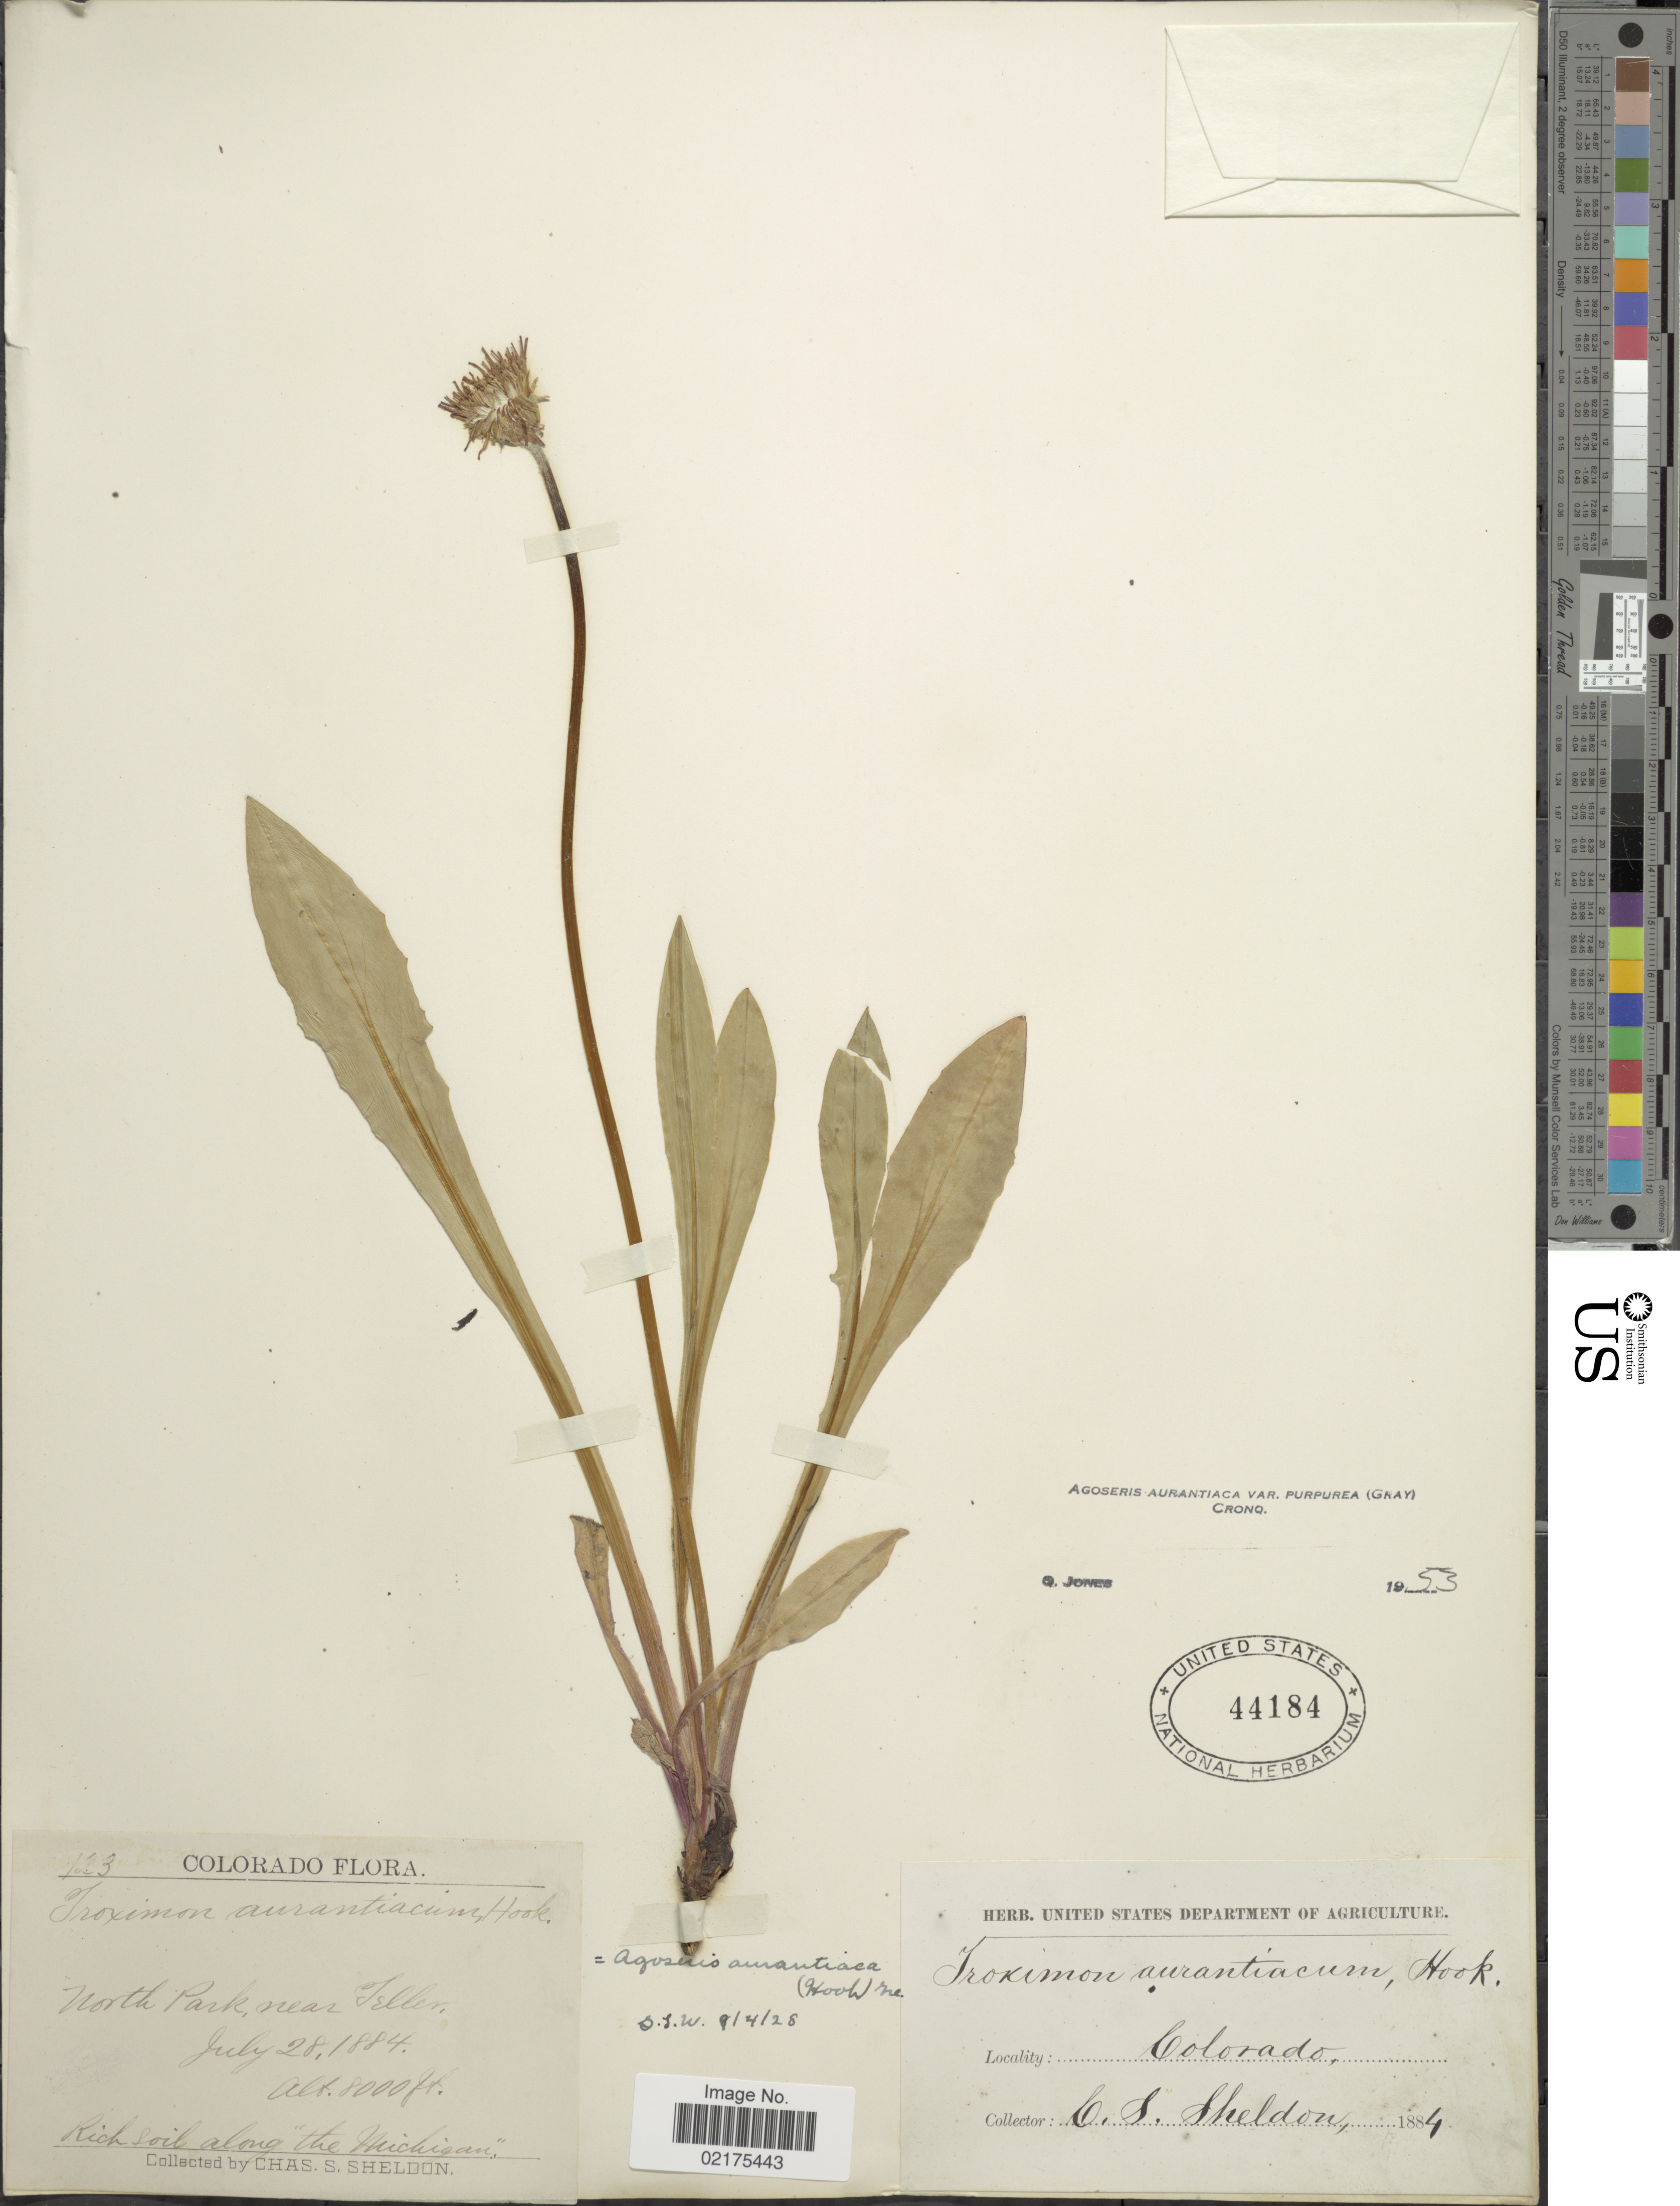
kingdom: Plantae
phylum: Tracheophyta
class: Magnoliopsida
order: Asterales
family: Asteraceae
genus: Agoseris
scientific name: Agoseris aurantiaca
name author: (Hook.) Greene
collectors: C. S. Sheldon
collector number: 123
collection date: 1884-07-28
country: United States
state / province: Colorado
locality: North Park, near Teller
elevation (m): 2438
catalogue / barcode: US 44184